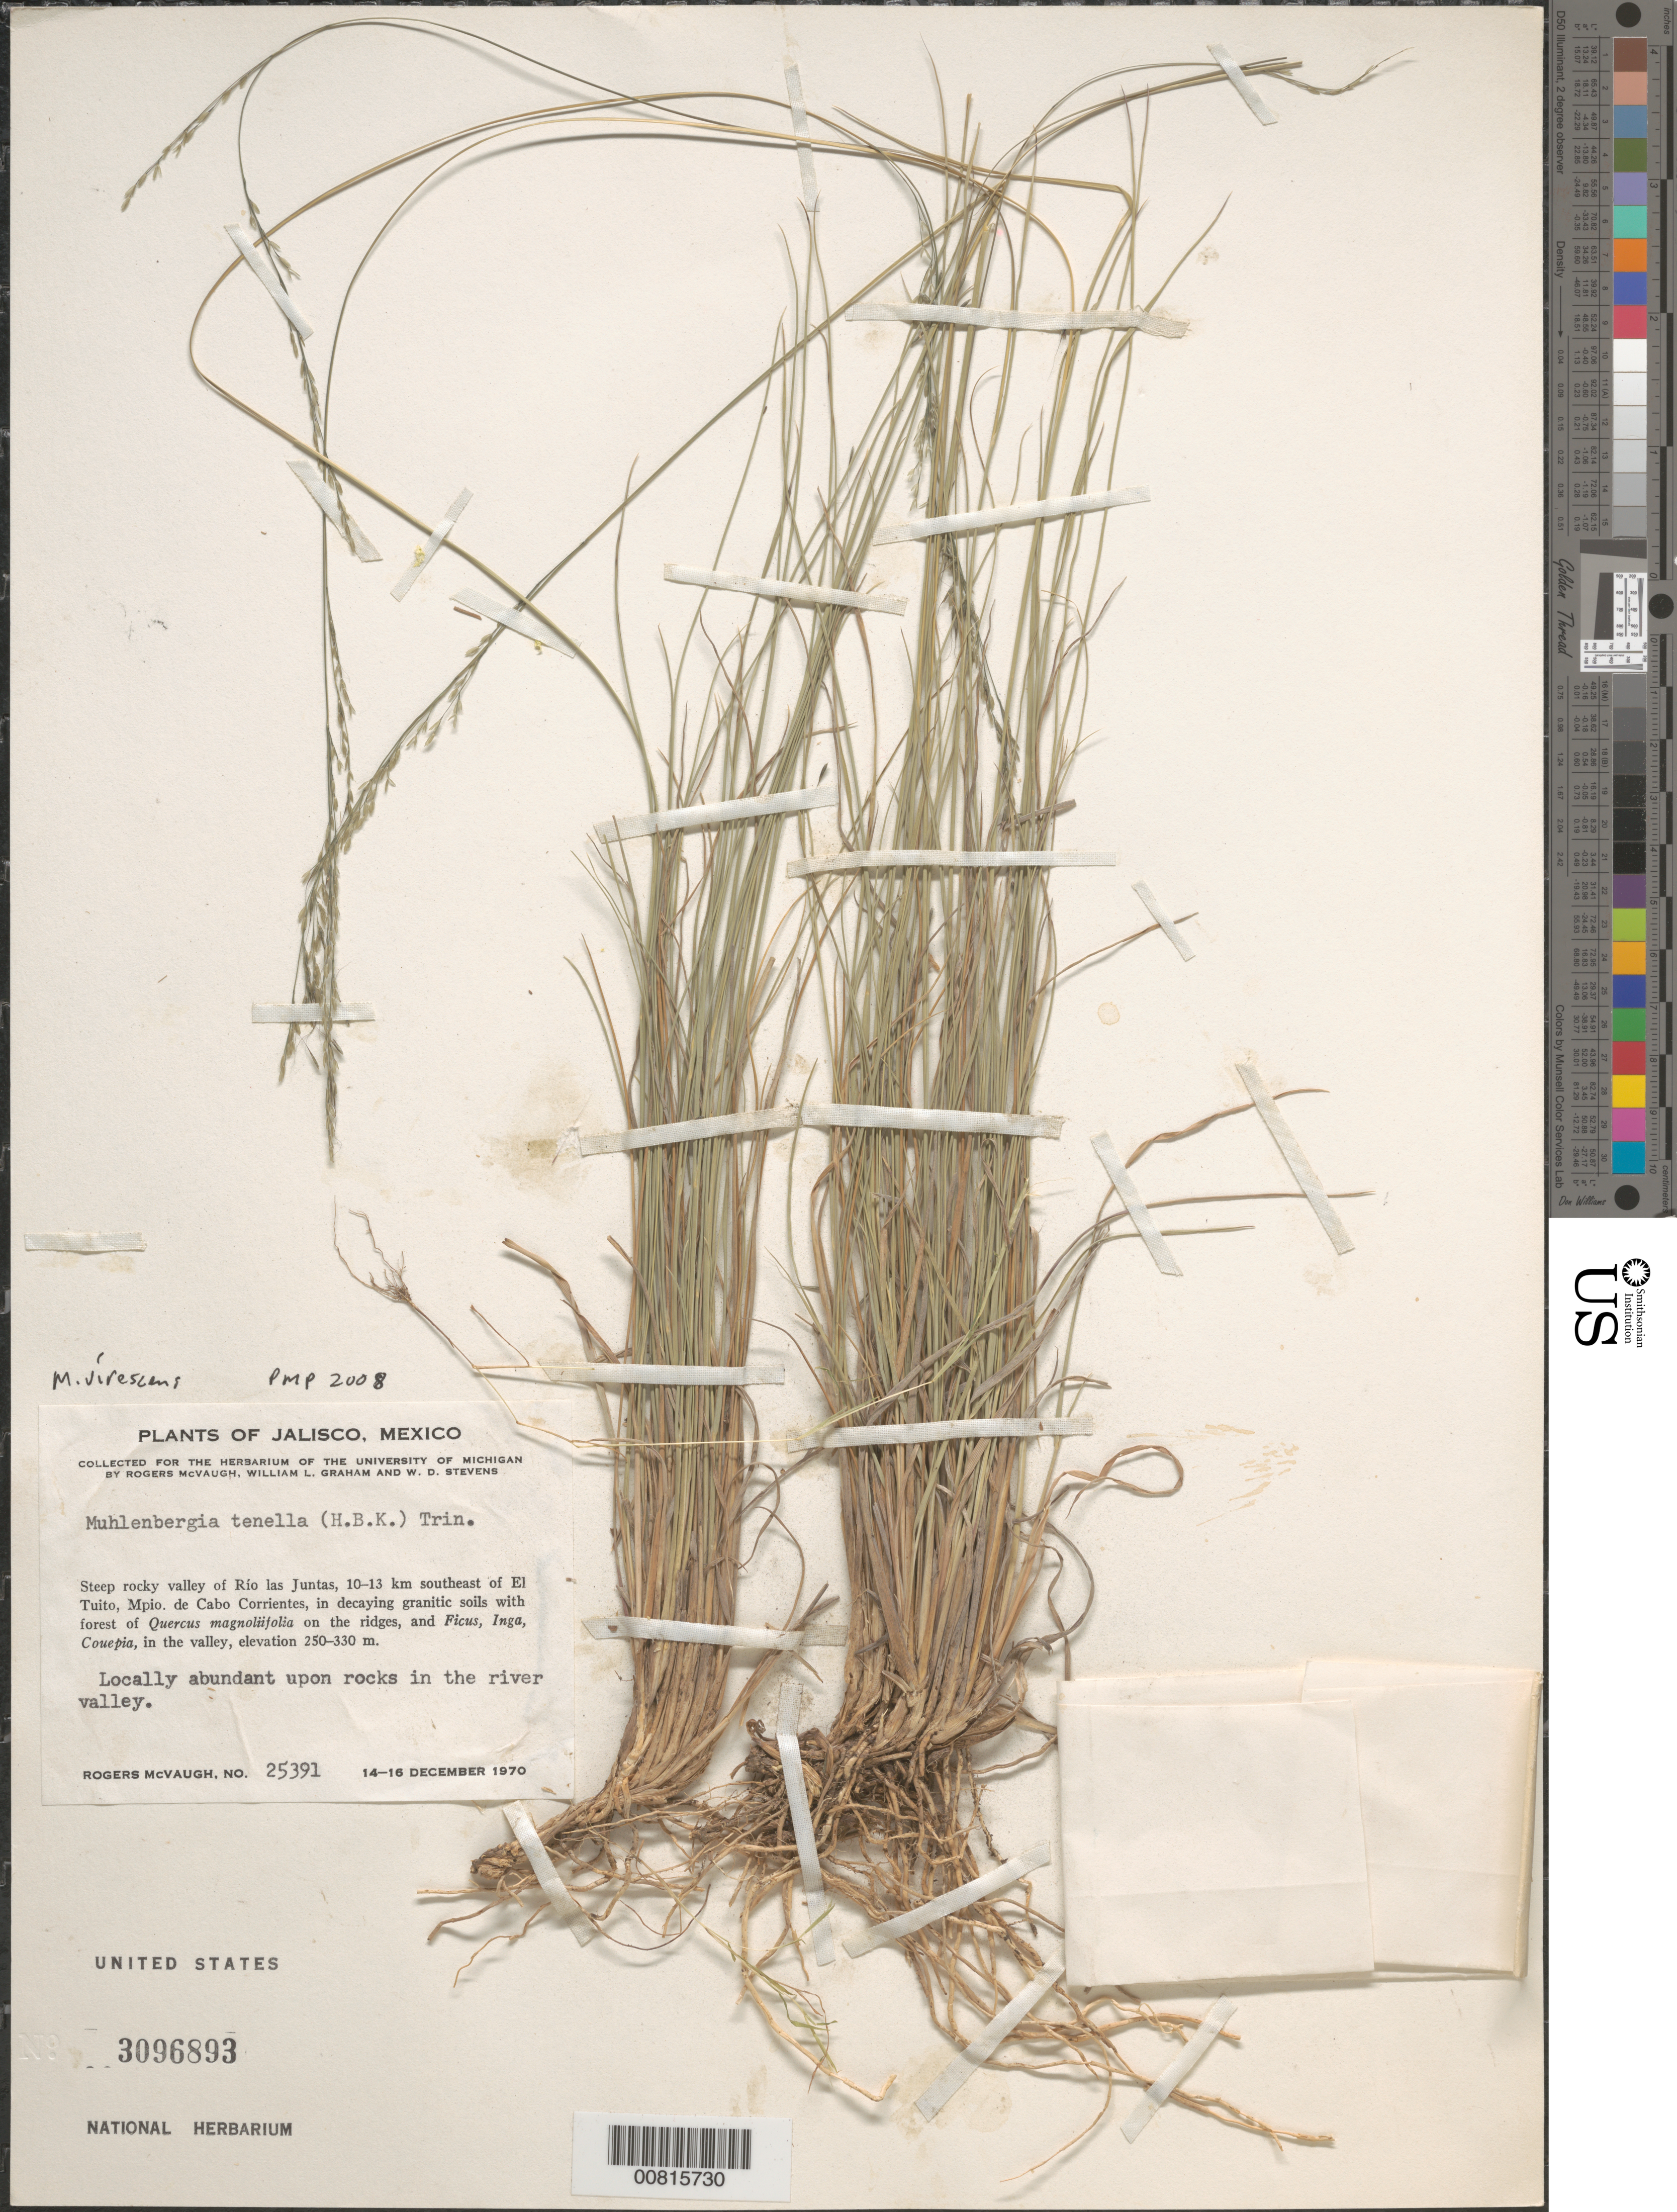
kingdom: Plantae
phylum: Tracheophyta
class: Liliopsida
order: Poales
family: Poaceae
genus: Muhlenbergia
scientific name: Muhlenbergia tenella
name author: (Kunth) Trin.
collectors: R. McVaugh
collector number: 25391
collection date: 1970-12-14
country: Mexico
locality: Rio Las Juntas, 10-13 km SE of El Tuito, mpio. Cabo Corrientes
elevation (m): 330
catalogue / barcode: US 3096893